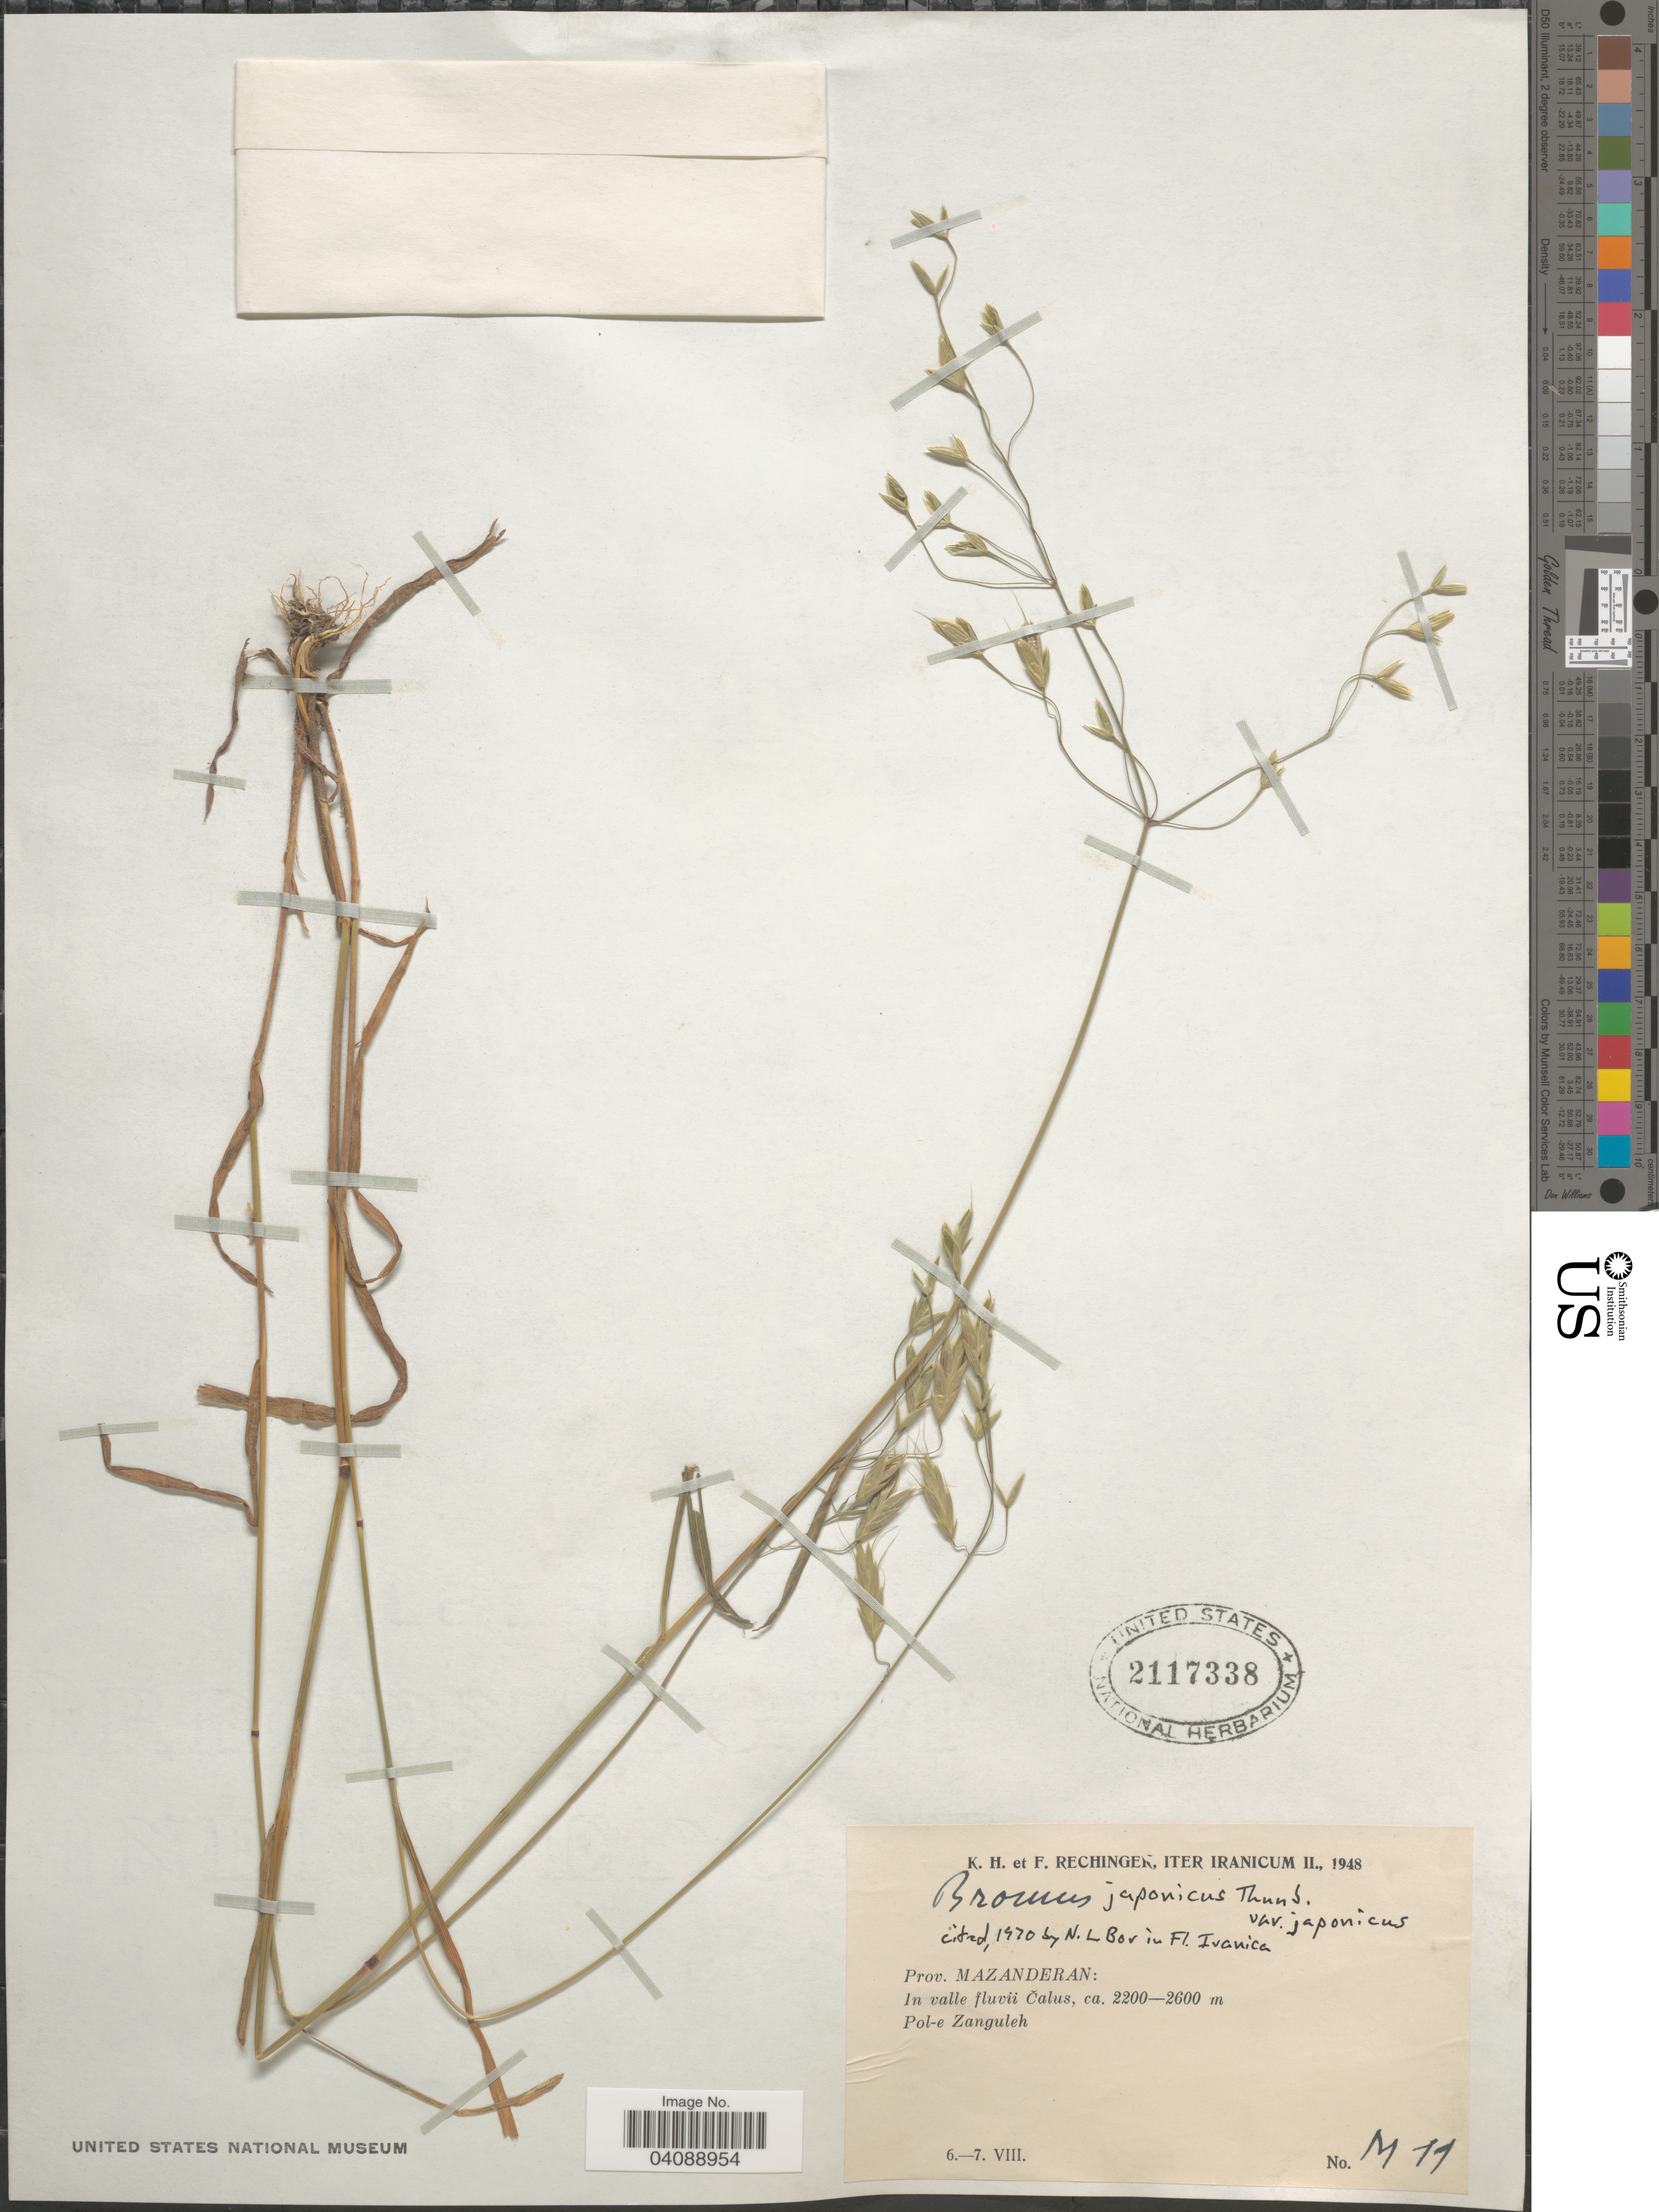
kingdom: Plantae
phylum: Tracheophyta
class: Liliopsida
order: Poales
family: Poaceae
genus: Bromus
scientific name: Bromus japonicus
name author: Houtt.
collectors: K. H. Rechinger & F. Rechinger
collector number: M19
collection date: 1948-08-06/1948-08-07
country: Iran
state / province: Mazandaran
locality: Iter Iranicum II., 1948. Prov. Mazanderan: In valle fluvii Čalus. Pol-e Zanguleh.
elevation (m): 2200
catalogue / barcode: US 2117338